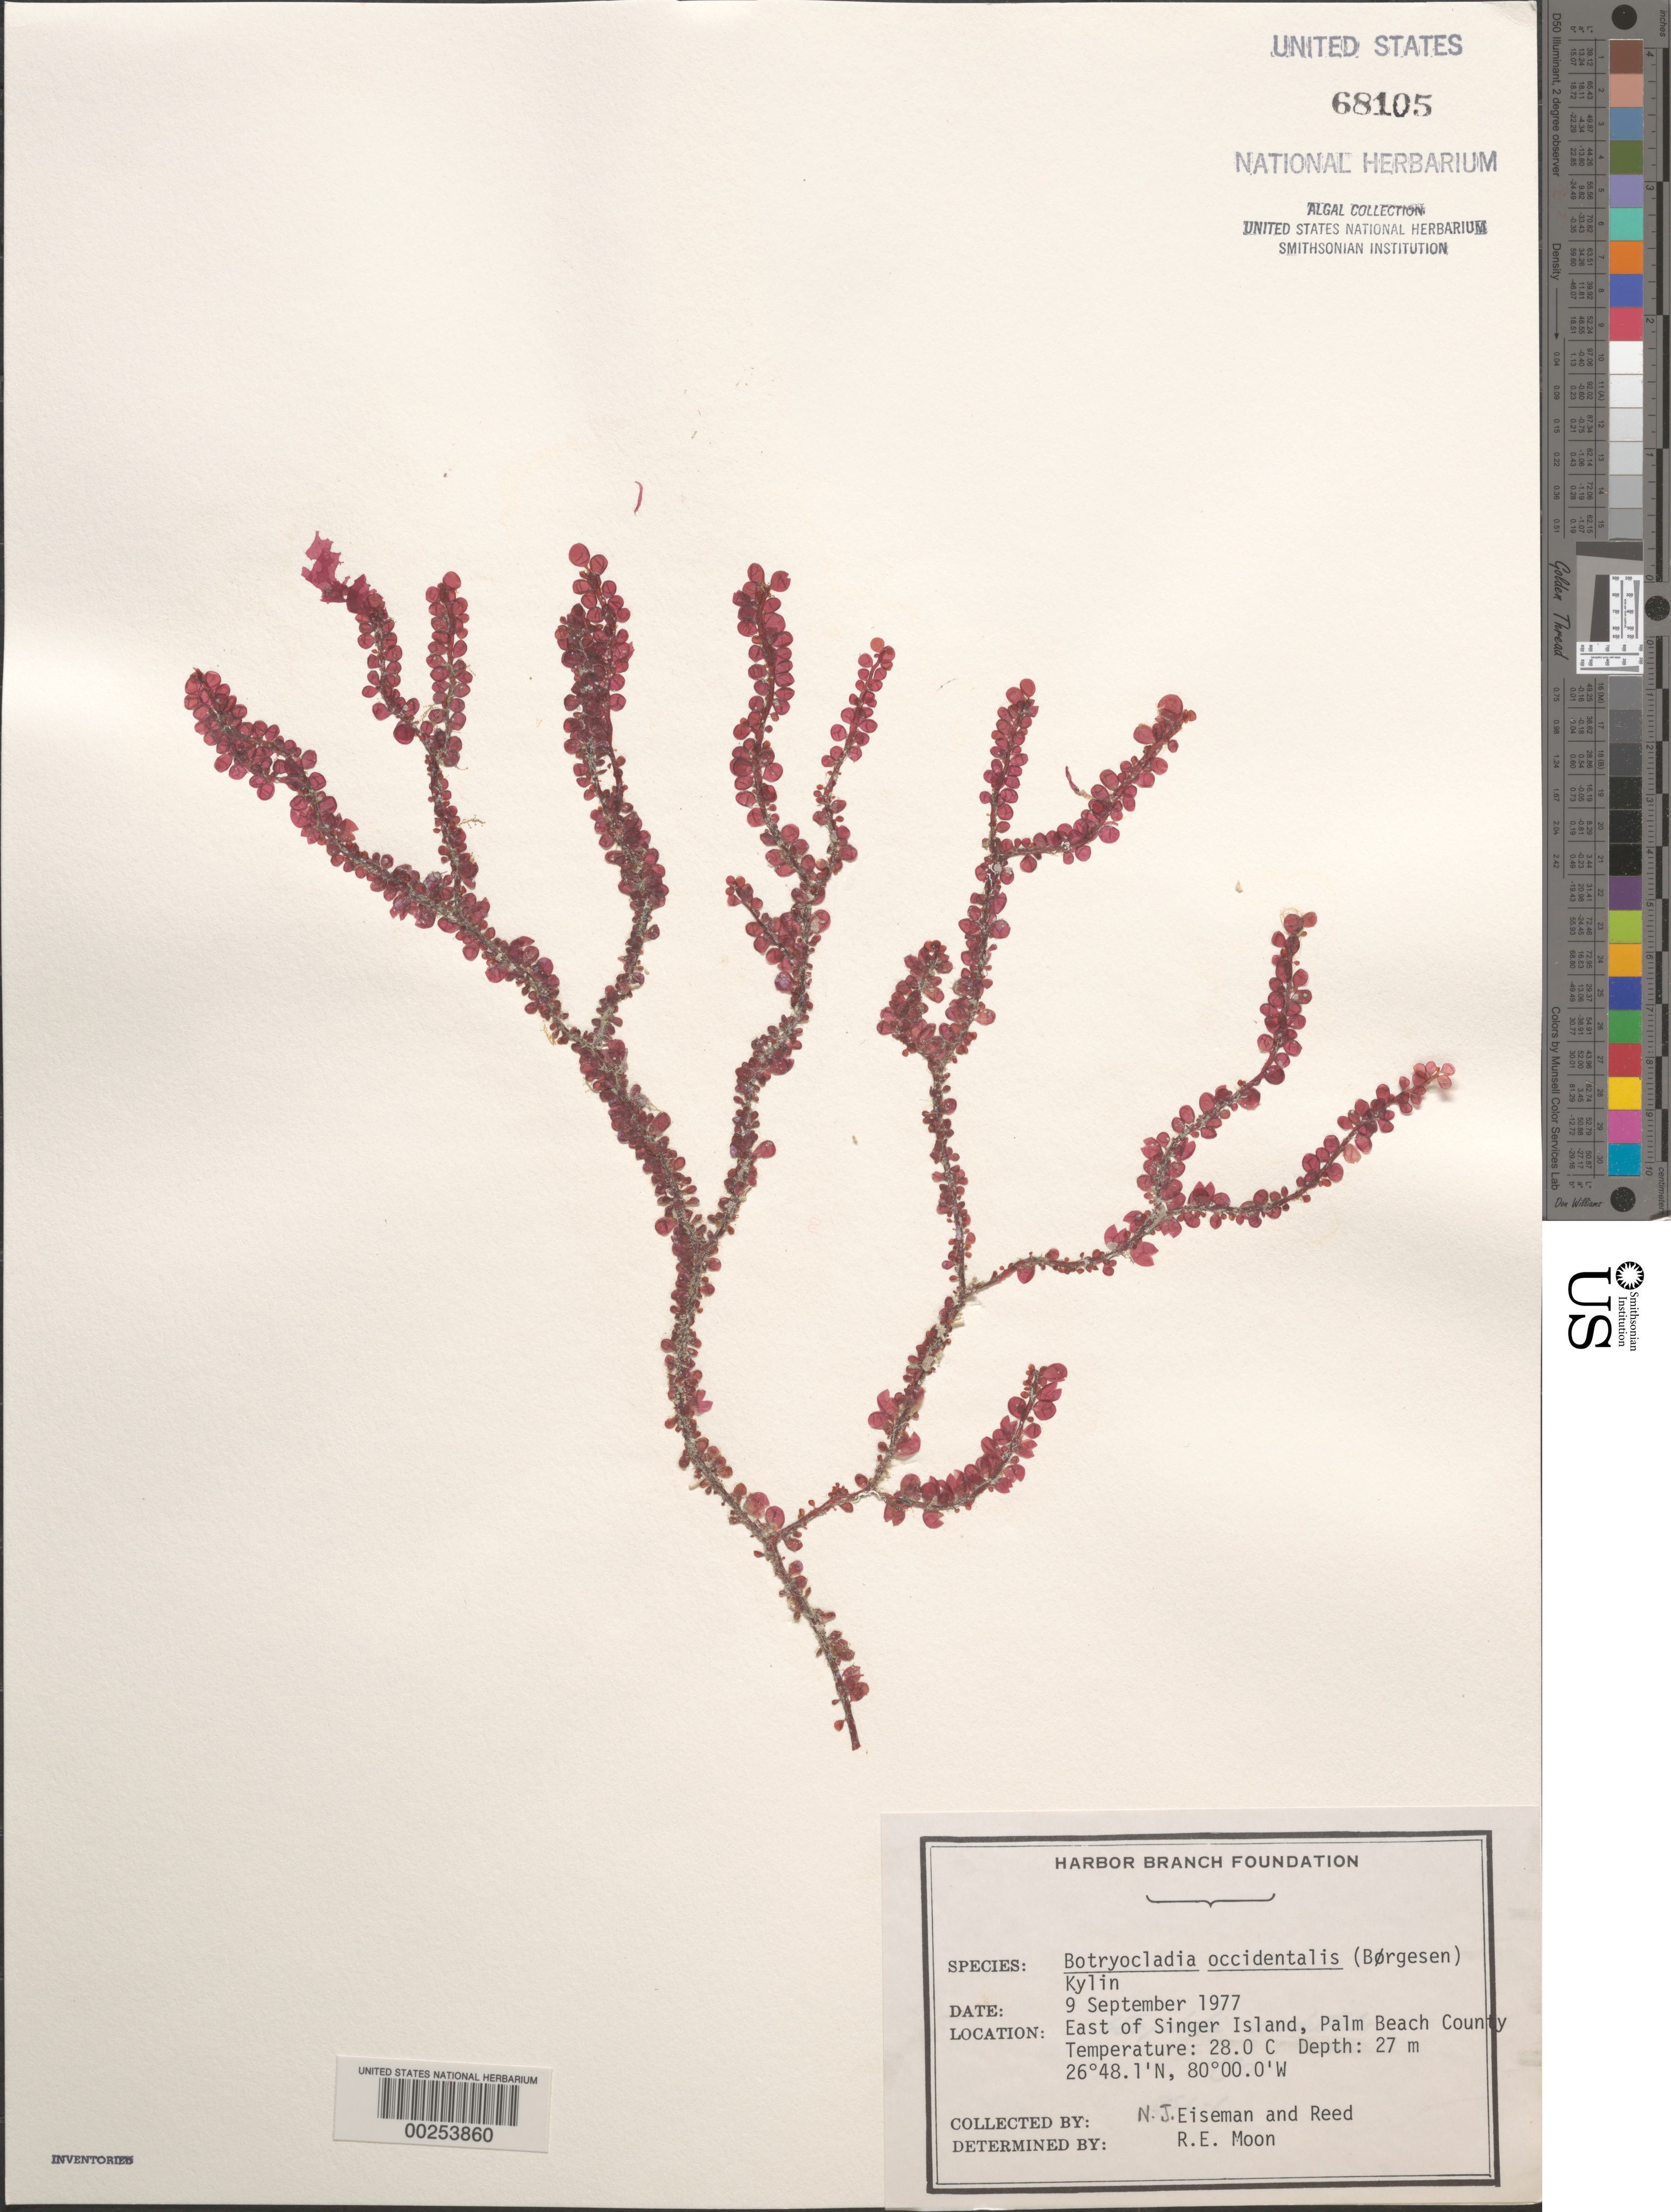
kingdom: Plantae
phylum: Rhodophyta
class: Florideophyceae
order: Rhodymeniales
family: Rhodymeniaceae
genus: Botryocladia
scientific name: Botryocladia occidentalis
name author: (Børgesen) Kylin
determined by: Moon, R. E.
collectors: N. J. Eiseman & J. Reed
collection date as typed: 09 Sep 1977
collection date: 1977-09-09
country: United States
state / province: Florida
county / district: Palm Beach County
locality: East of Singer Island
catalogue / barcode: US 68105